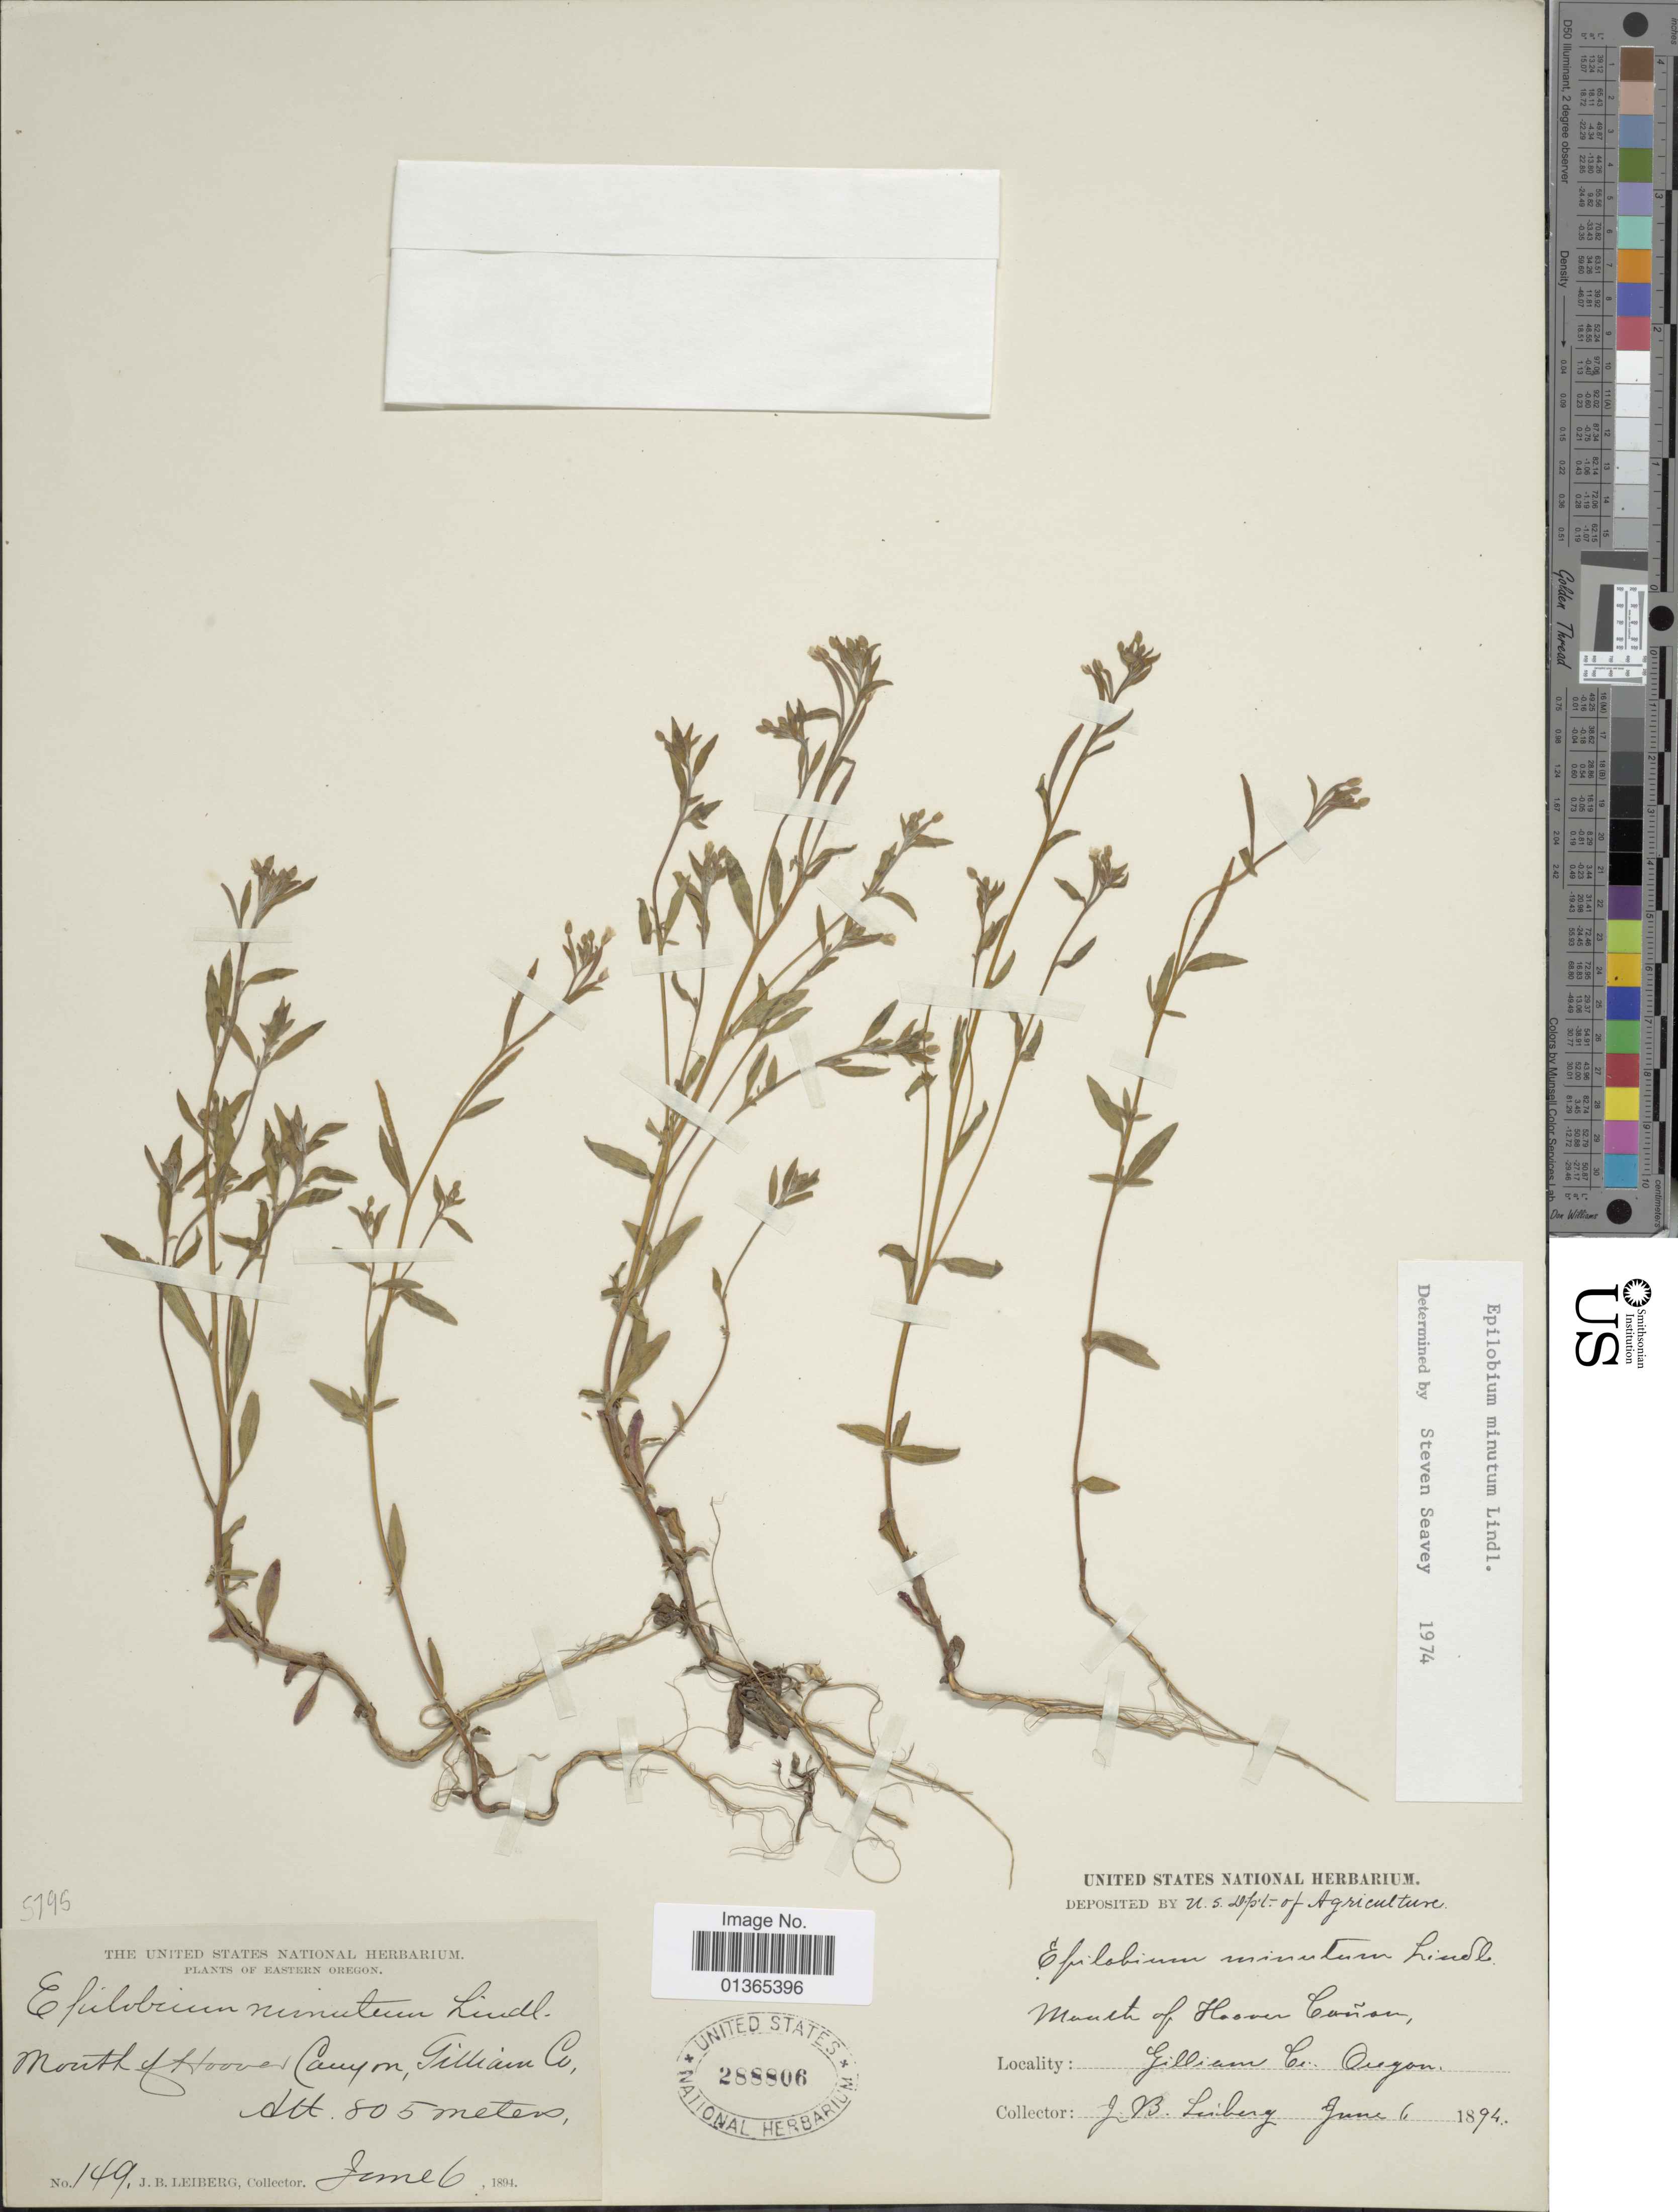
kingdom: Plantae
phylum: Tracheophyta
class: Magnoliopsida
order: Myrtales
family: Onagraceae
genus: Epilobium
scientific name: Epilobium minutum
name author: Lindl. ex Lehm.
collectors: J. B. Leiberg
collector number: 149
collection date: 1894-06-06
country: United States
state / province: Oregon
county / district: Gilliam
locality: Eastern Oregon. Mouth Hoover Canyon, Gilliam Co.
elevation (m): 805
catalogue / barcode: US 288806